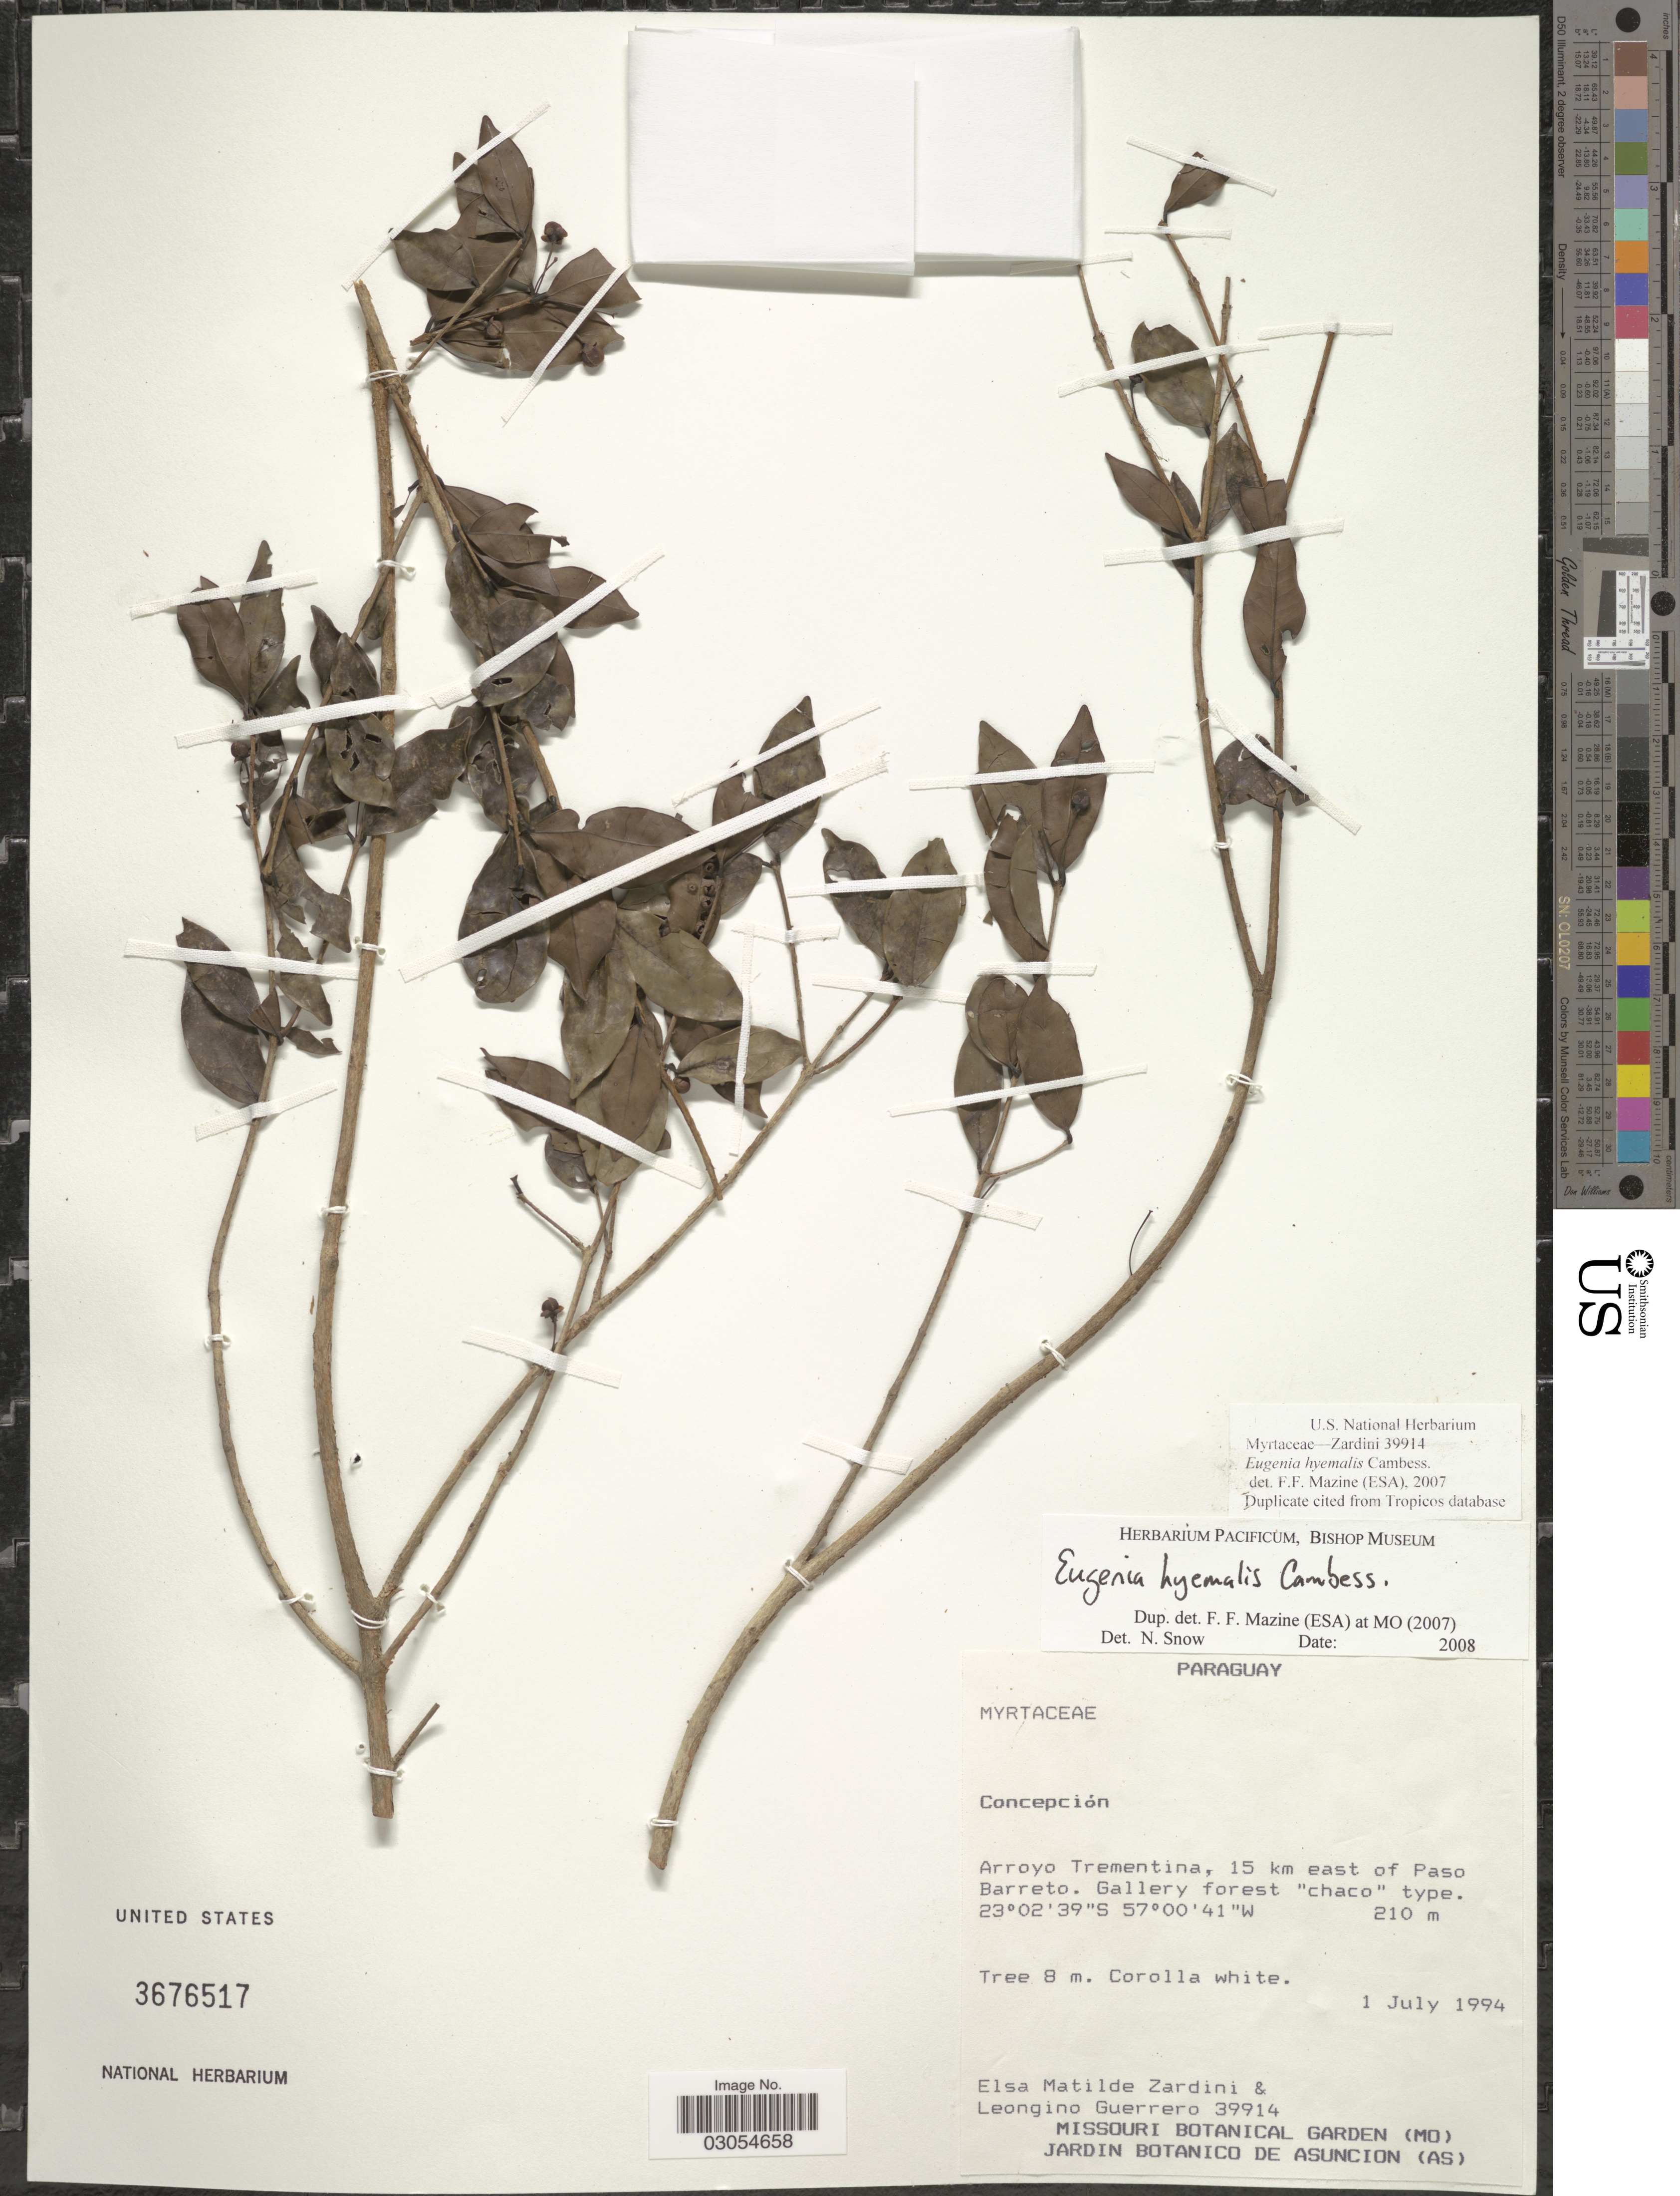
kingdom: Plantae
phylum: Tracheophyta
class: Magnoliopsida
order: Myrtales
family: Myrtaceae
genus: Eugenia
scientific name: Eugenia hiemalis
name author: Cambess.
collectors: E. M. Zardini & L. Guerrero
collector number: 39914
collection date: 1994-07-01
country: Paraguay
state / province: Concepcion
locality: Arroyo Trementina, 15 km east of Paso Barreto.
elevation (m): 210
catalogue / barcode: US 3676517